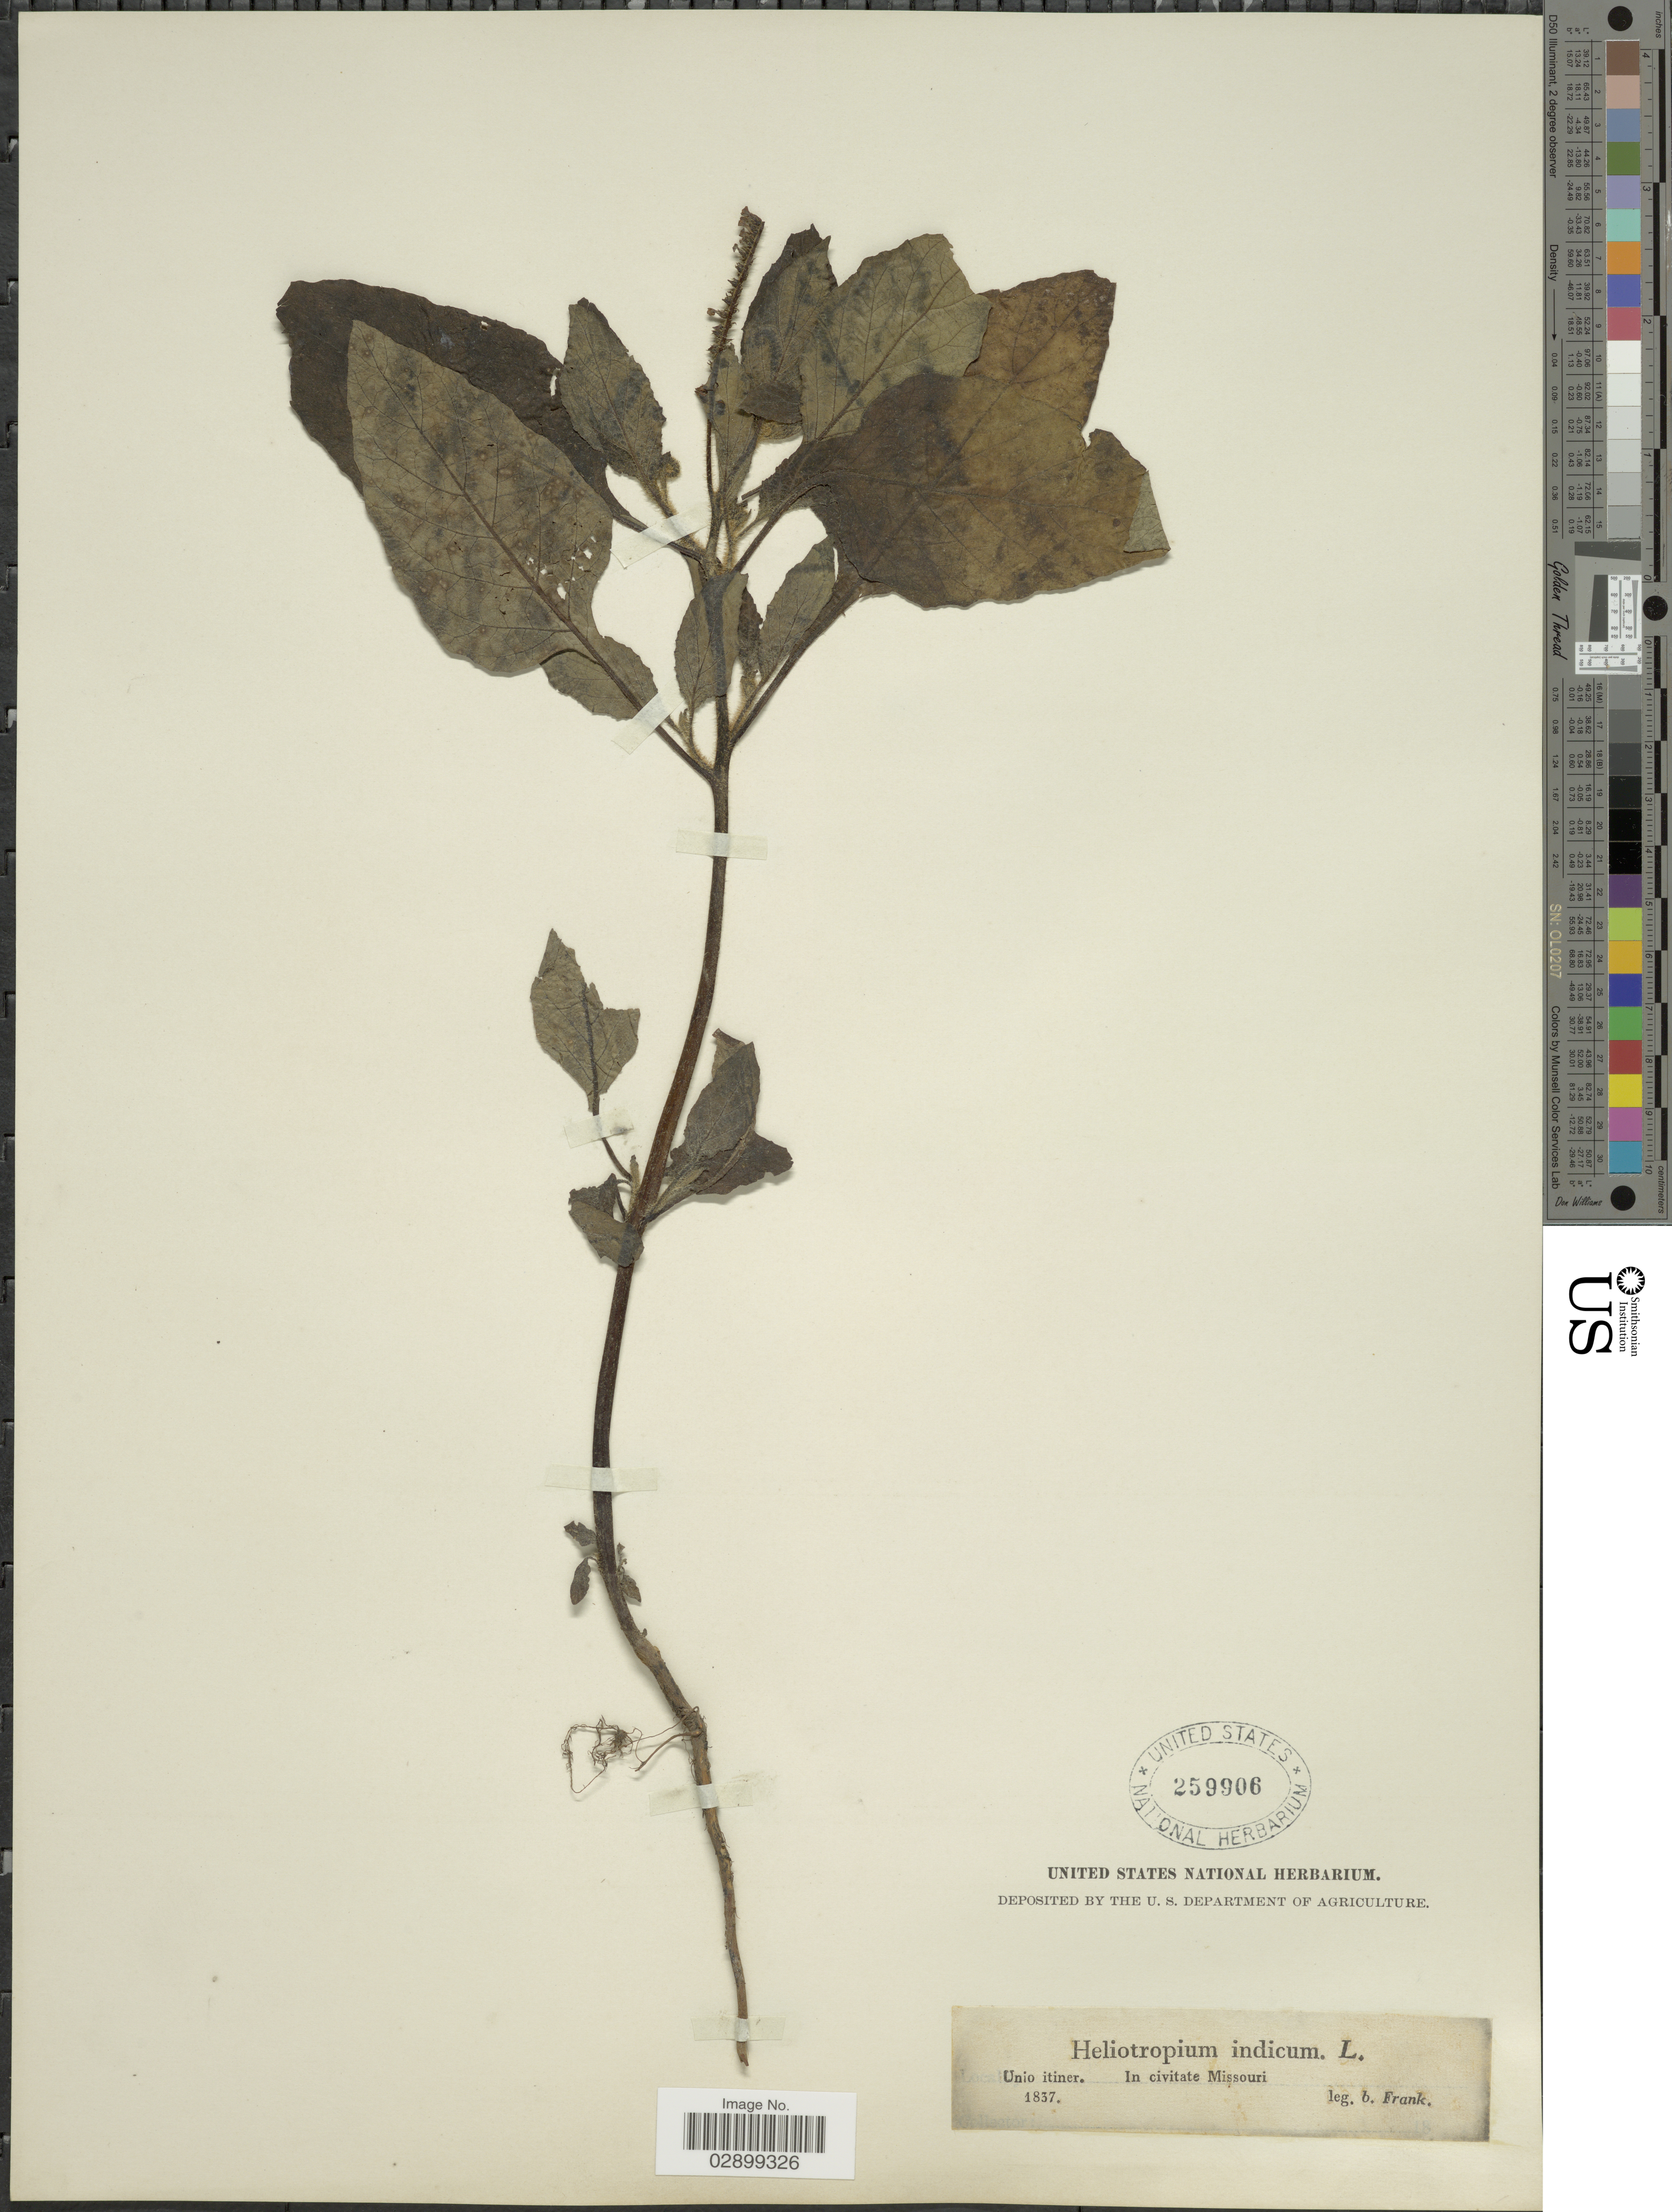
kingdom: Plantae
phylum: Tracheophyta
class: Magnoliopsida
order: Boraginales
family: Heliotropiaceae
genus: Heliotropium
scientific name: Heliotropium indicum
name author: L.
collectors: B. Frank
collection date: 1837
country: United States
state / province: Missouri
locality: In civitate Missouri.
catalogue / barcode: US 259906